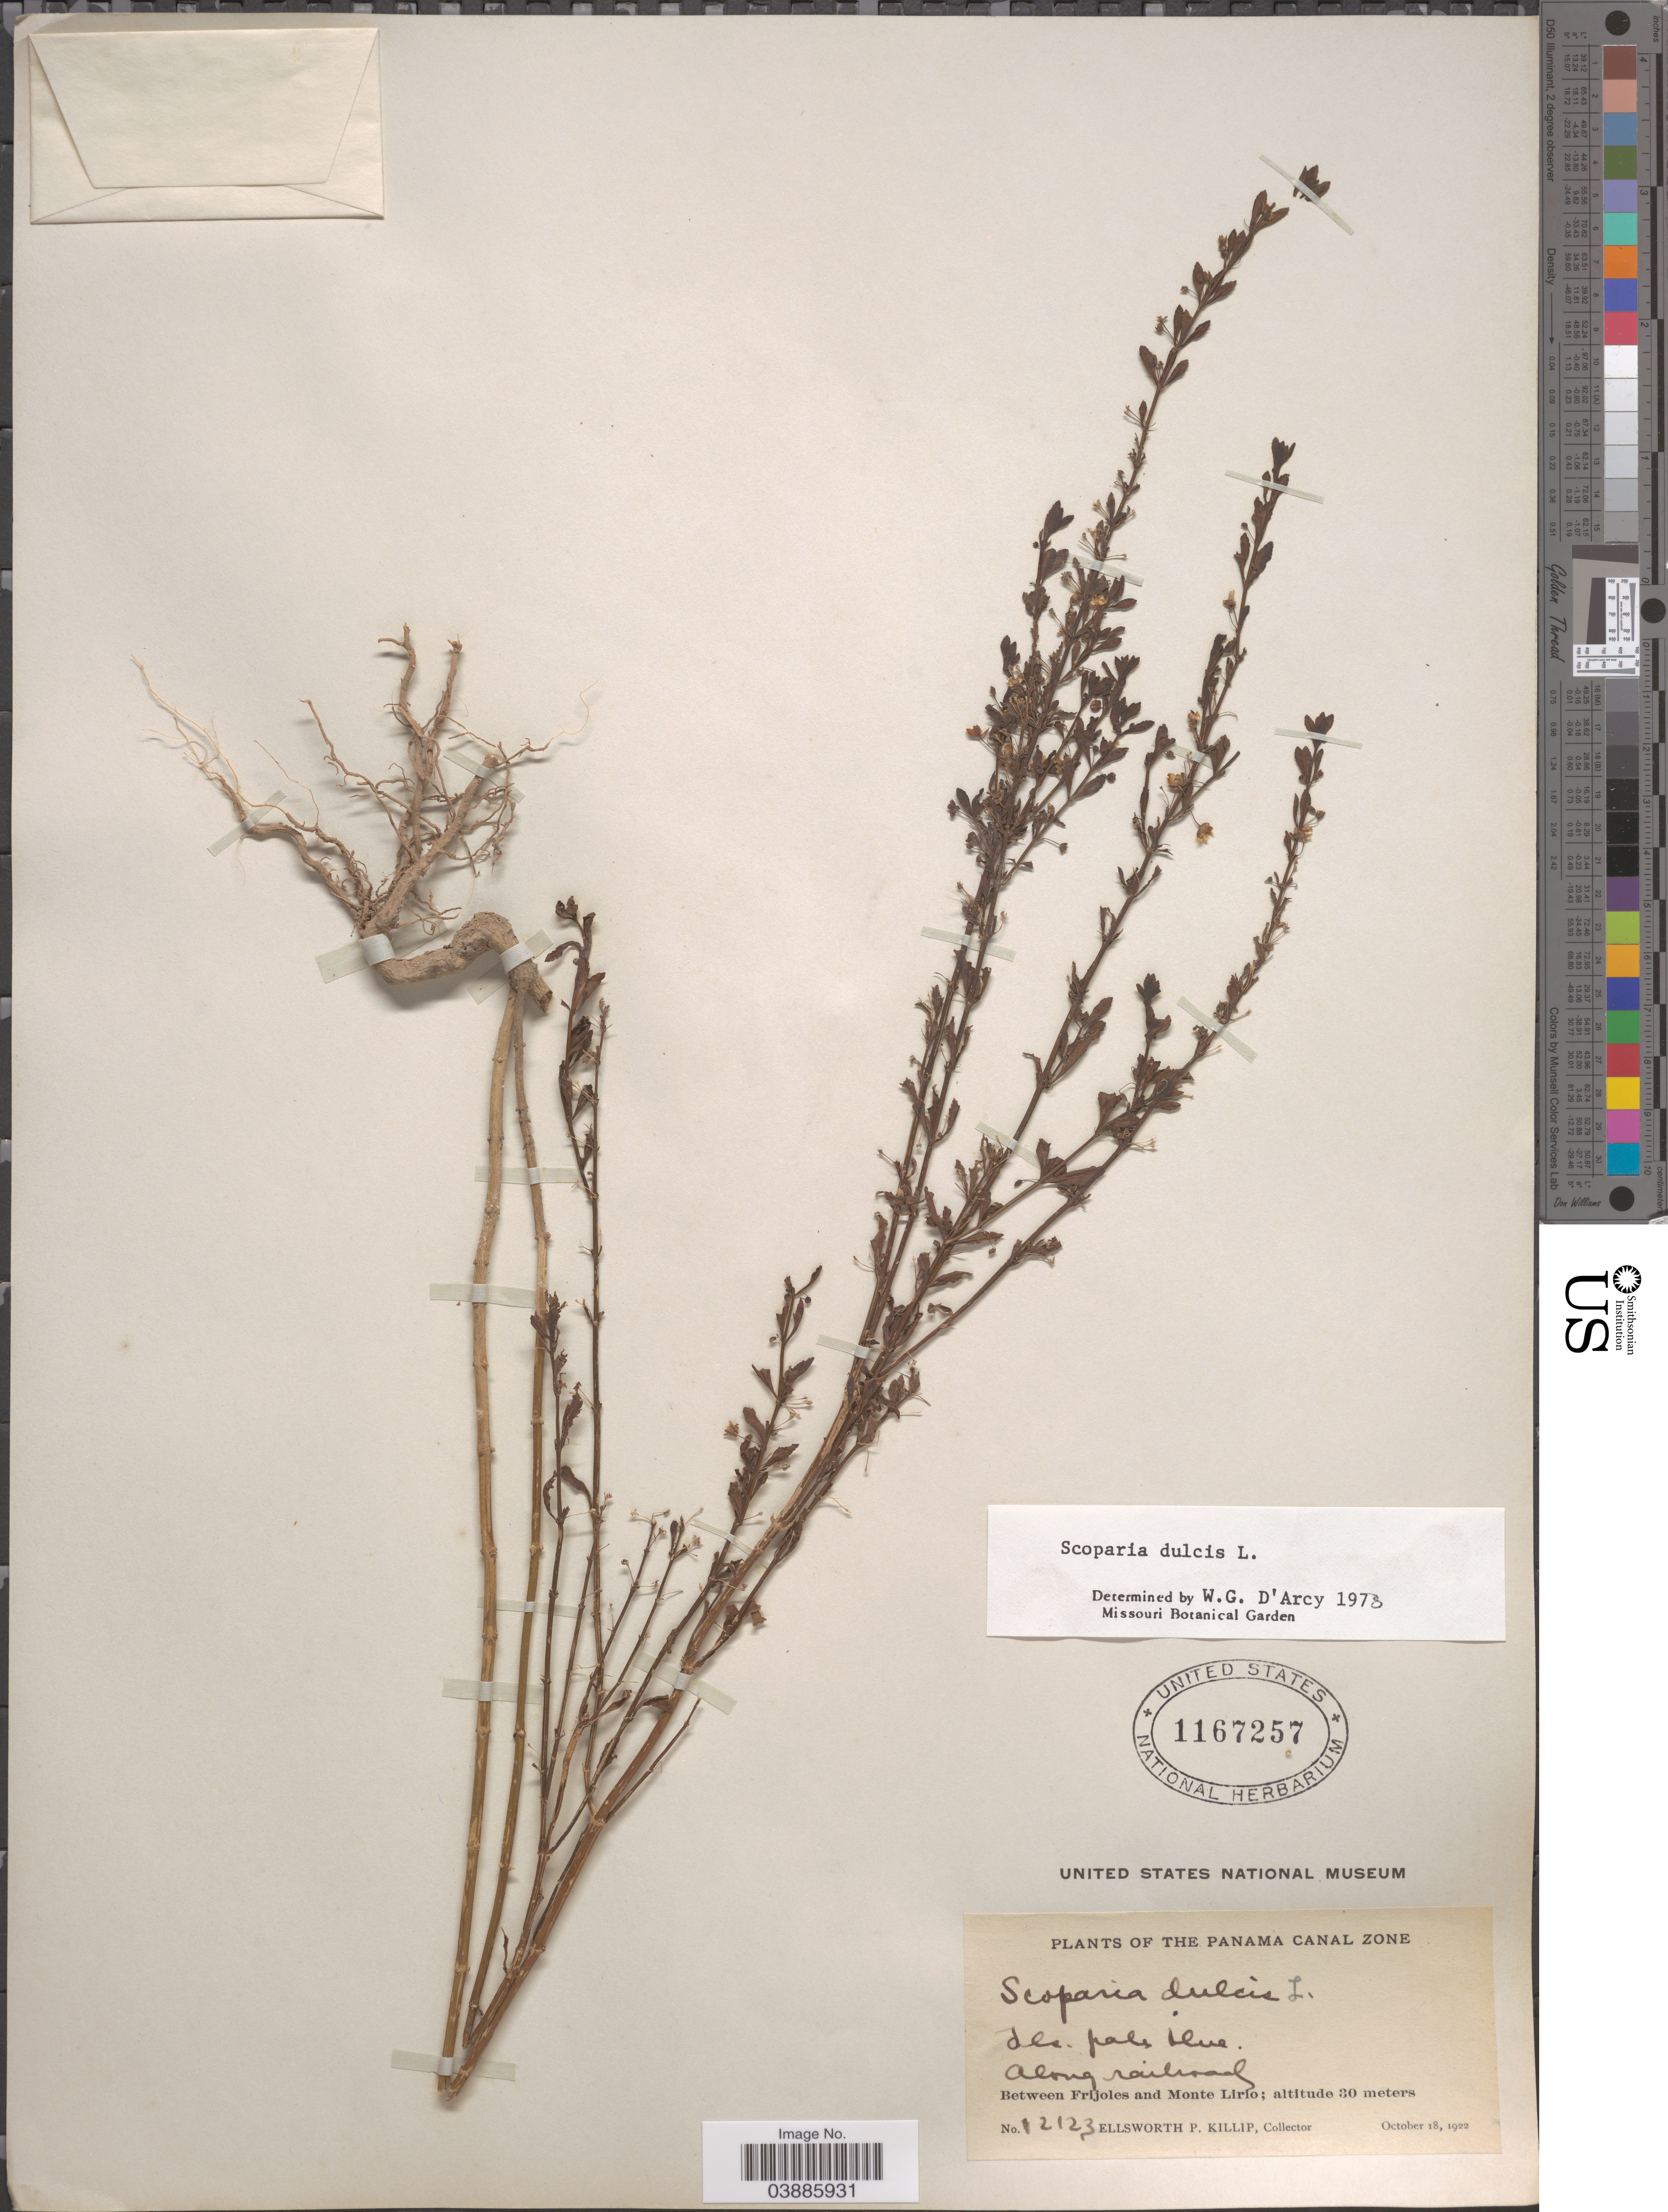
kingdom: Plantae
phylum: Tracheophyta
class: Magnoliopsida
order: Lamiales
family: Plantaginaceae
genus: Scoparia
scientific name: Scoparia dulcis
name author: L.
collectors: E. P. Killip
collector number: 12123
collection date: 1922-10-18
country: Panama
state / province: Colón / Panamá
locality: The Panama Canal Zone. Along railroad. Between Frijoles and Monte Lirio.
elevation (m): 30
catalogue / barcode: US 1167257